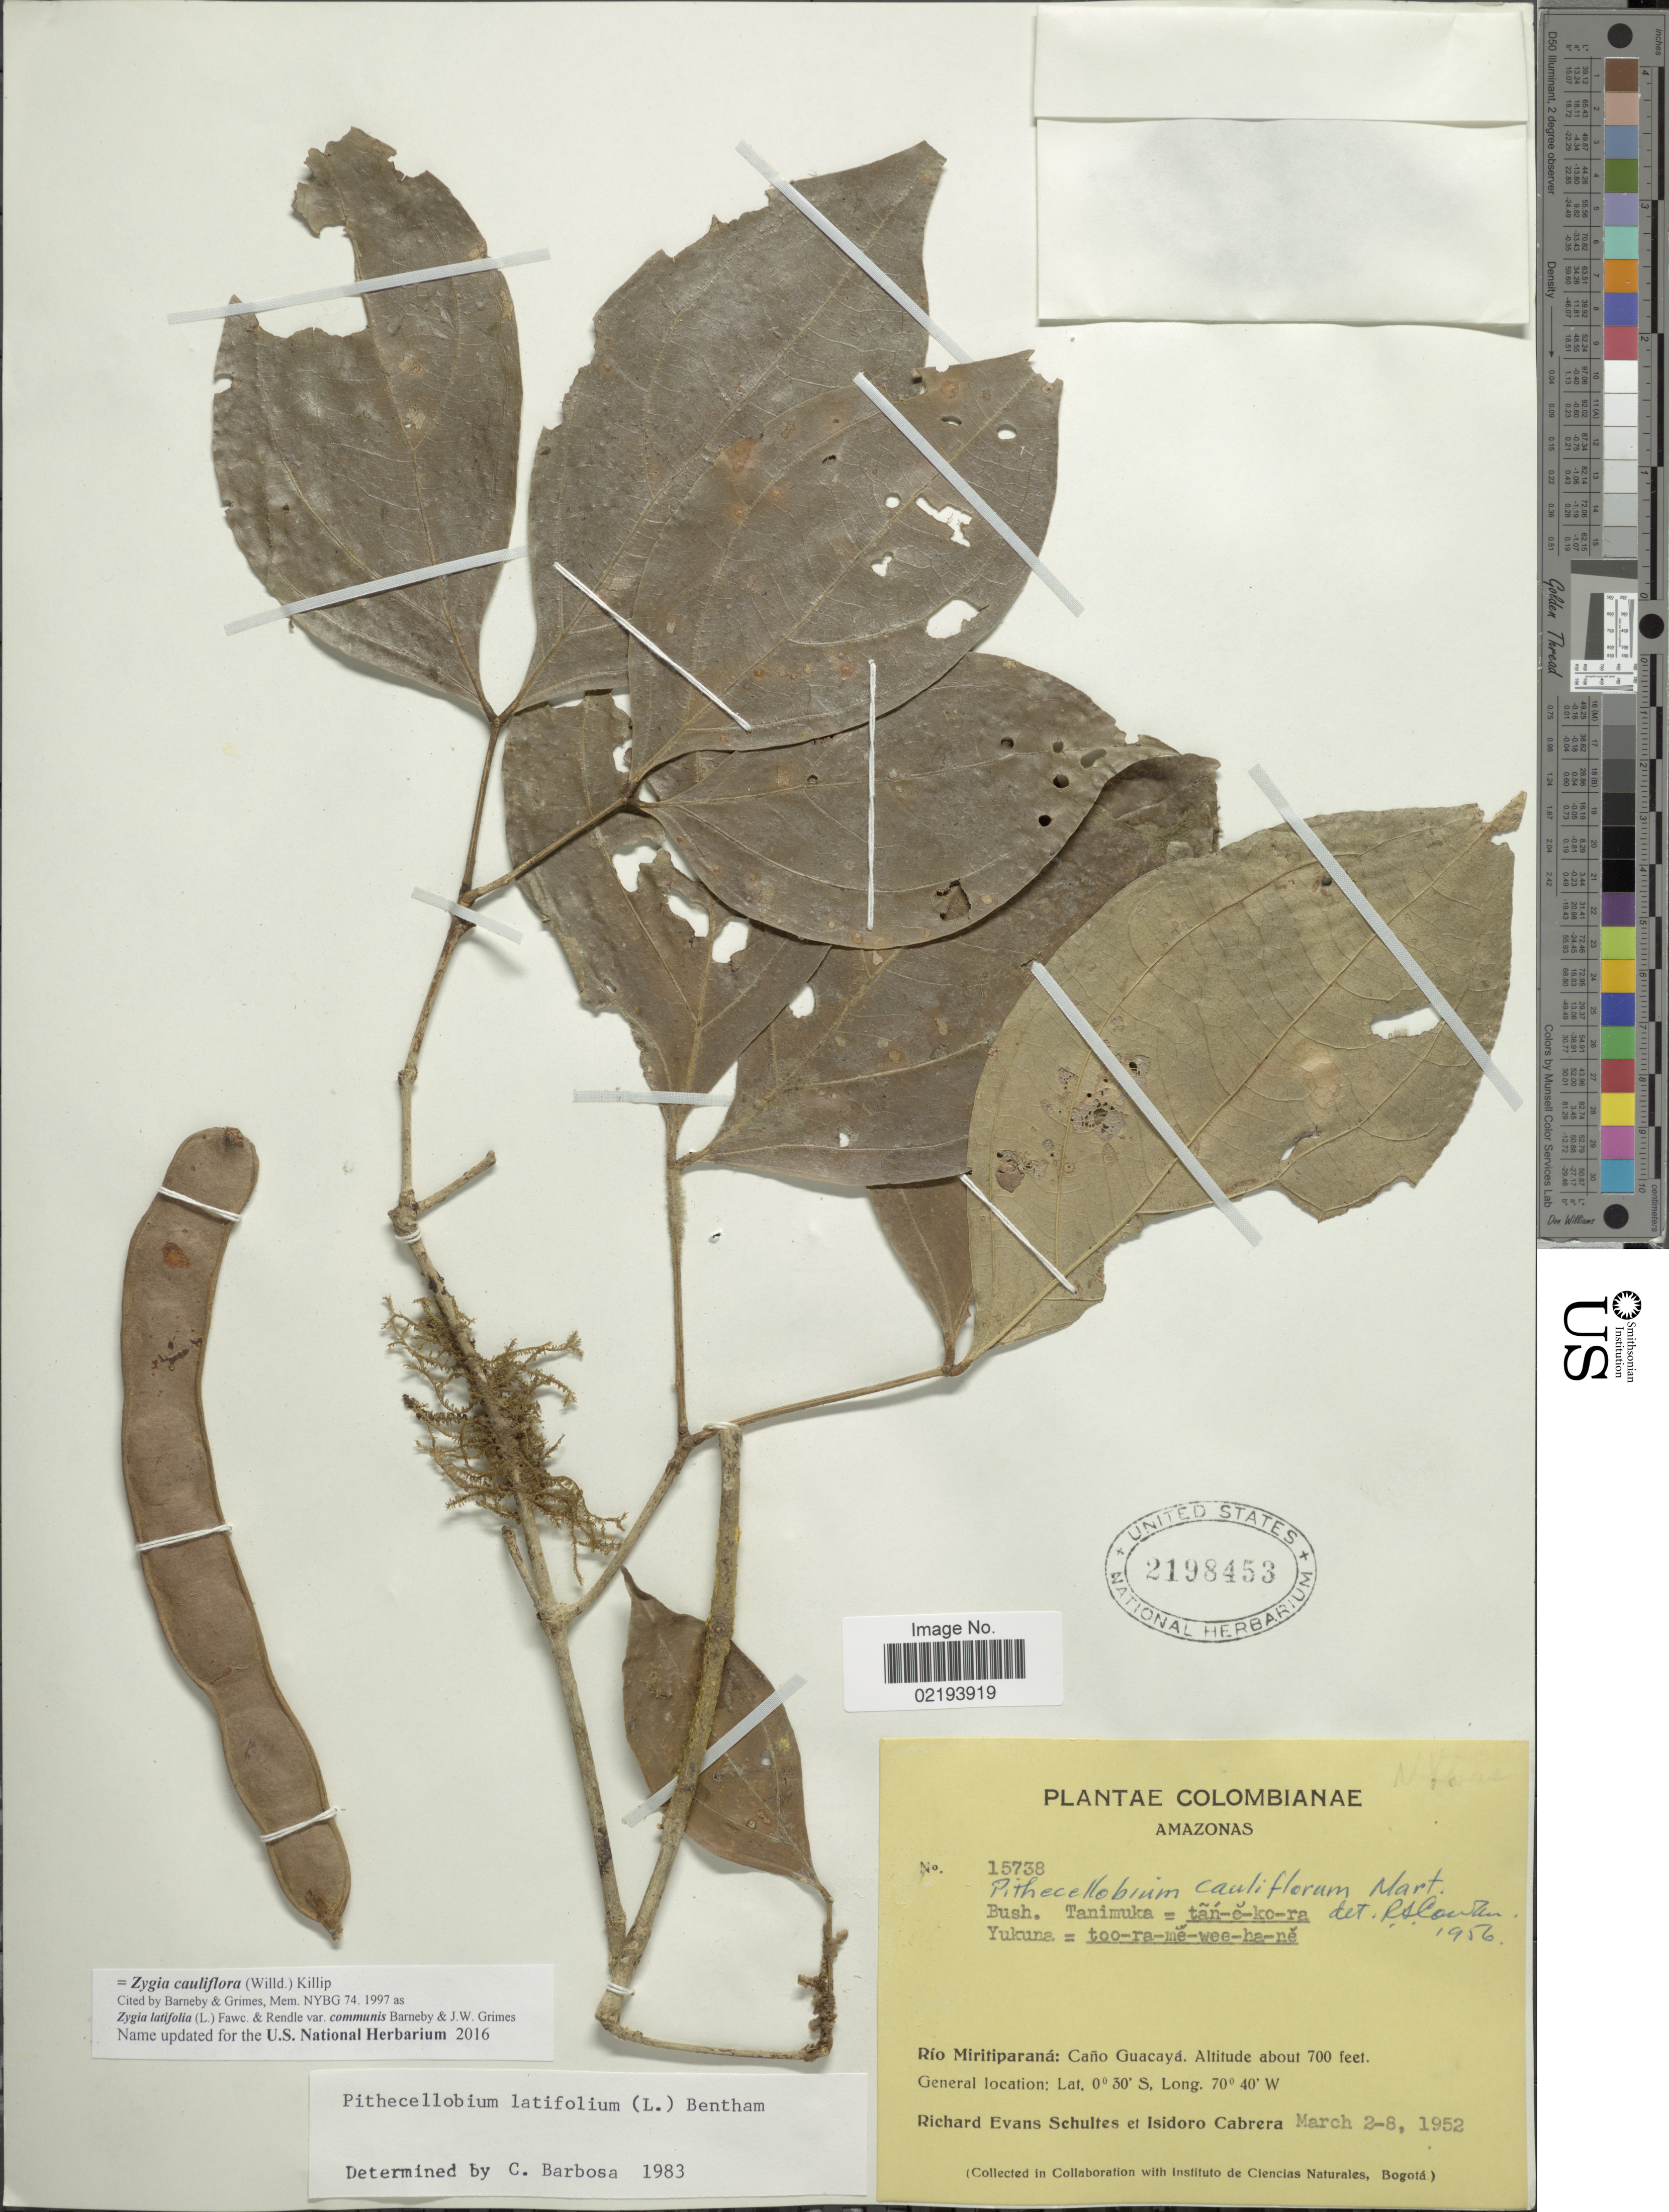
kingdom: Plantae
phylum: Tracheophyta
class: Magnoliopsida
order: Fabales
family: Fabaceae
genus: Zygia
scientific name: Zygia cauliflora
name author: (Willd.) Killip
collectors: R. E. Schultes & I. Cabrera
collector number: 15738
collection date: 1952-03-02/1952-03-08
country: Colombia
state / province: Amazônas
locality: Río Miritiparaná: Caño Guacayá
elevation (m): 213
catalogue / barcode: US 2198453